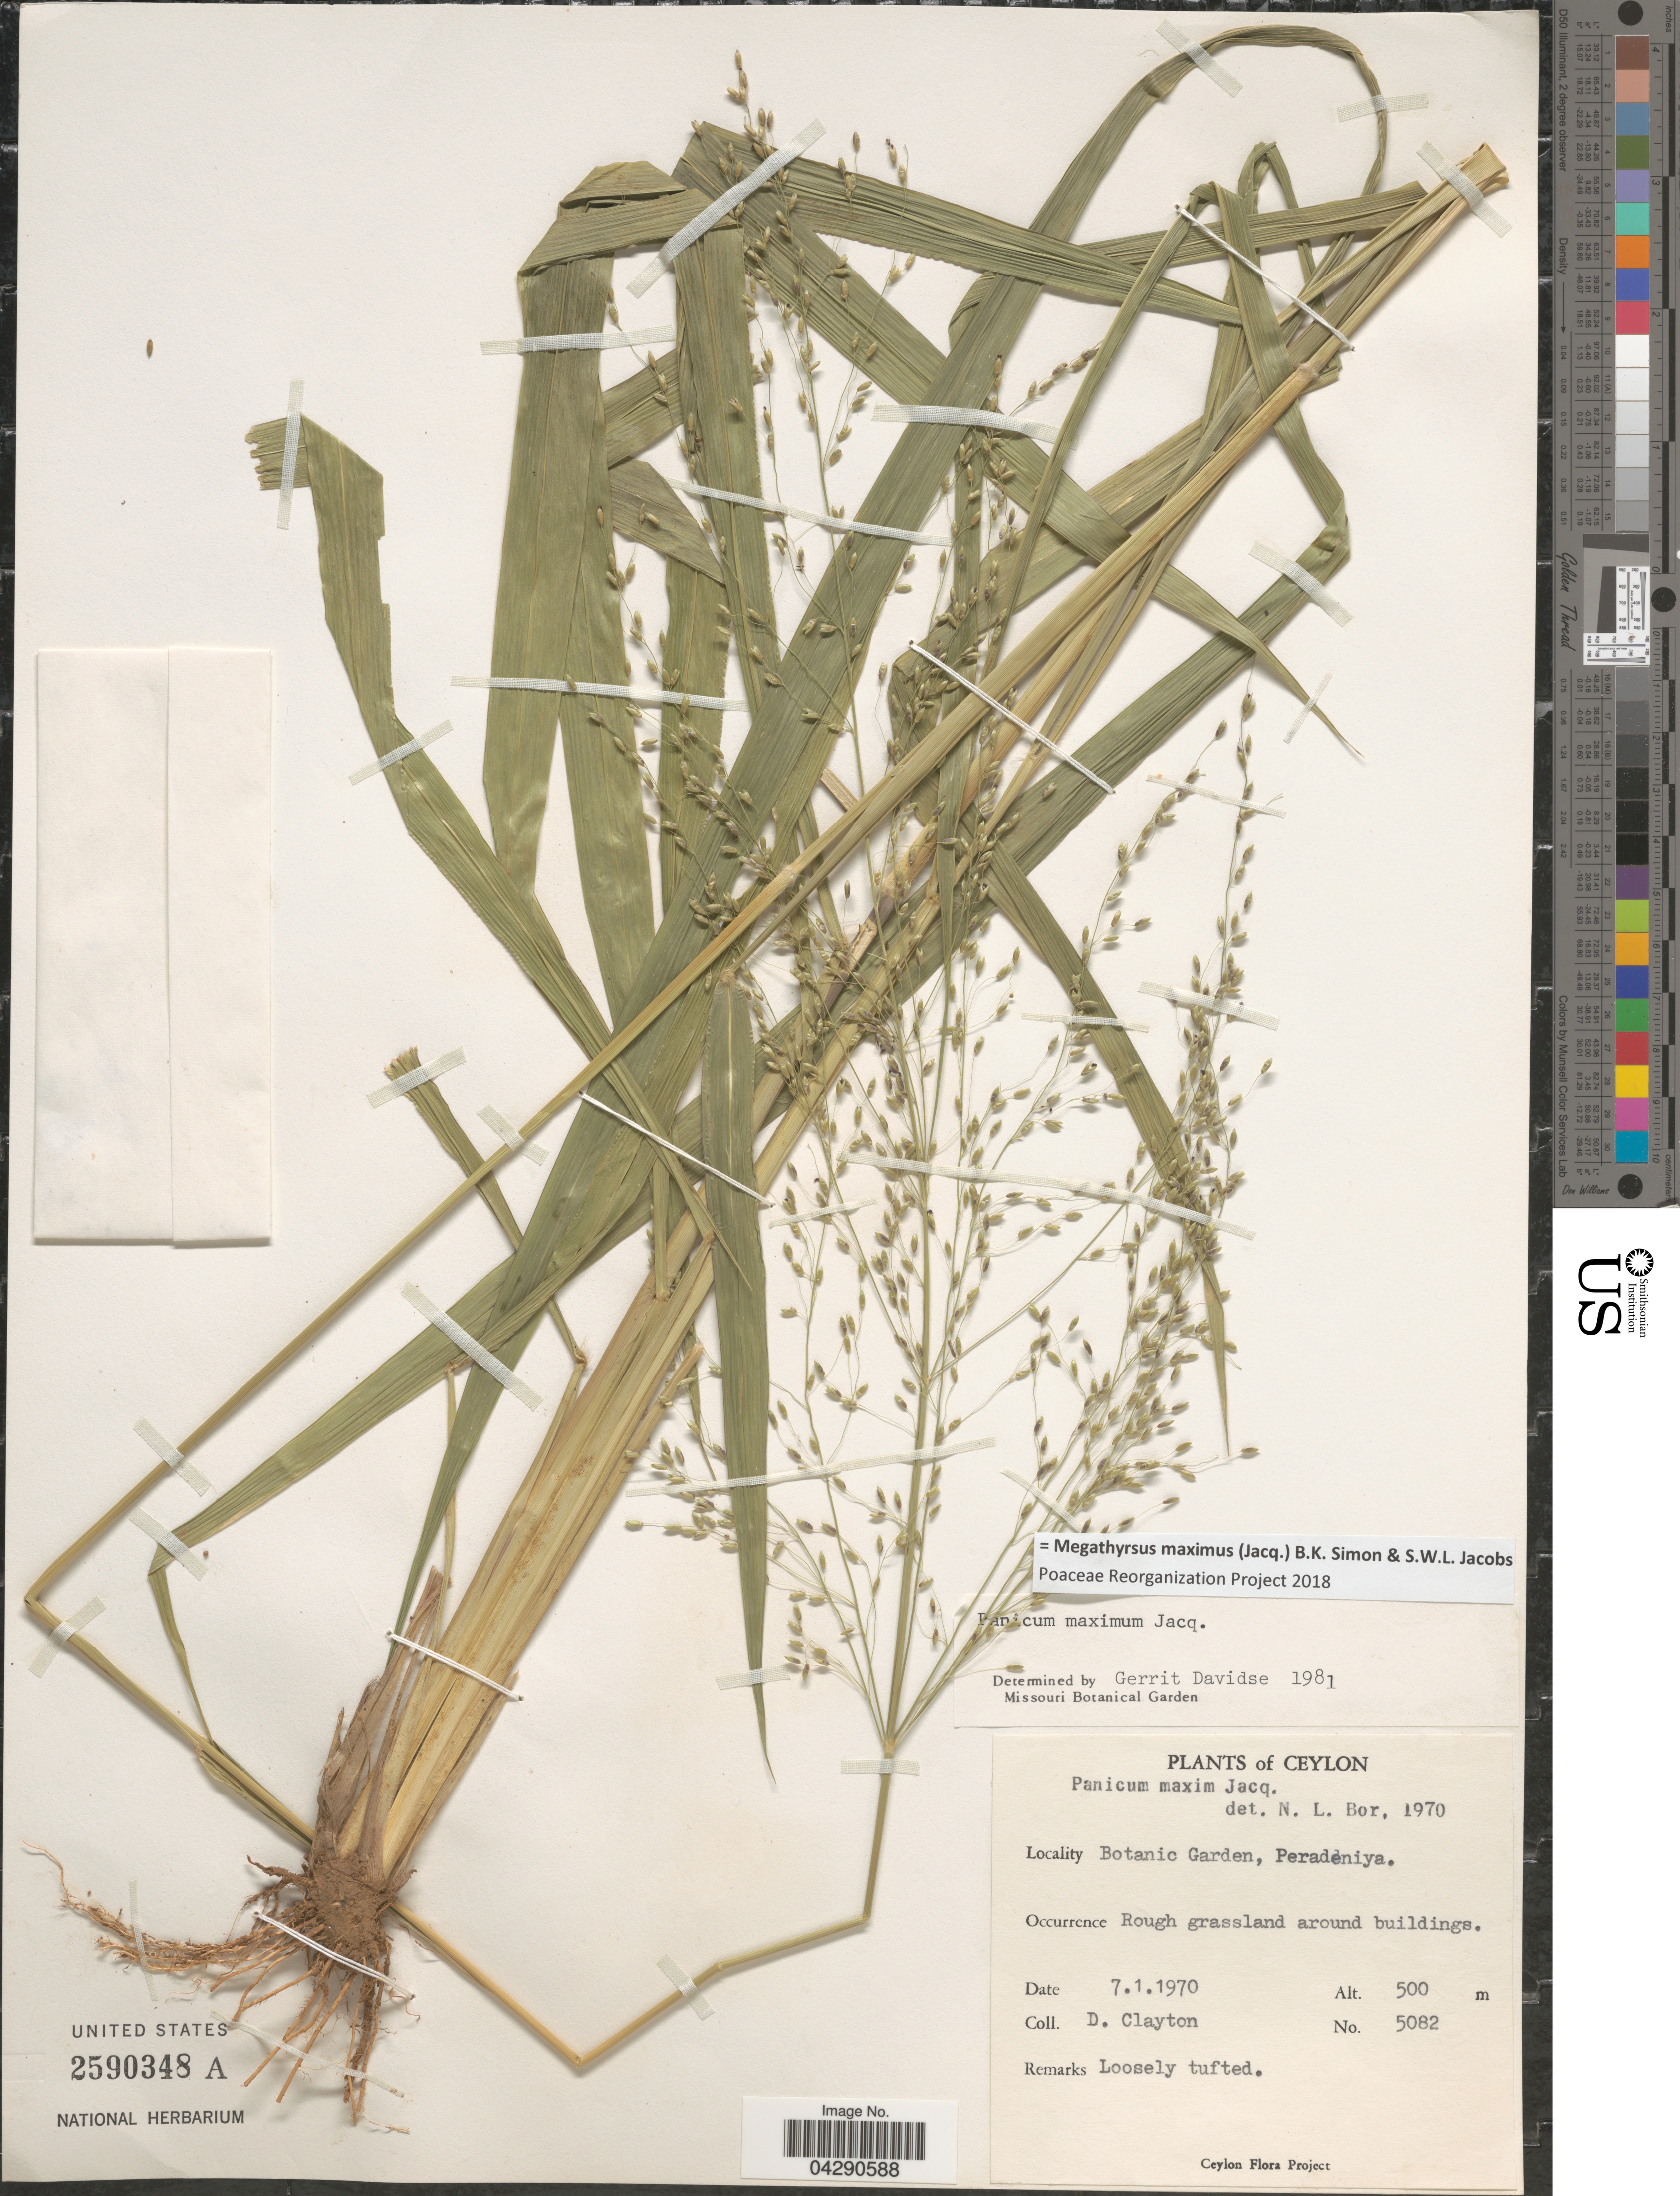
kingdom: Plantae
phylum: Tracheophyta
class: Liliopsida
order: Poales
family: Poaceae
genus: Megathyrsus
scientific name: Megathyrsus maximus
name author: (Jacq.) B.K. Simon & S.W.L. Jacobs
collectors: D. Clayton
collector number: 5082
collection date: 1970-01-07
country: Sri Lanka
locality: Ceylon. Botanic Garden, Peradeniya.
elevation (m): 500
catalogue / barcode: US 2590348A